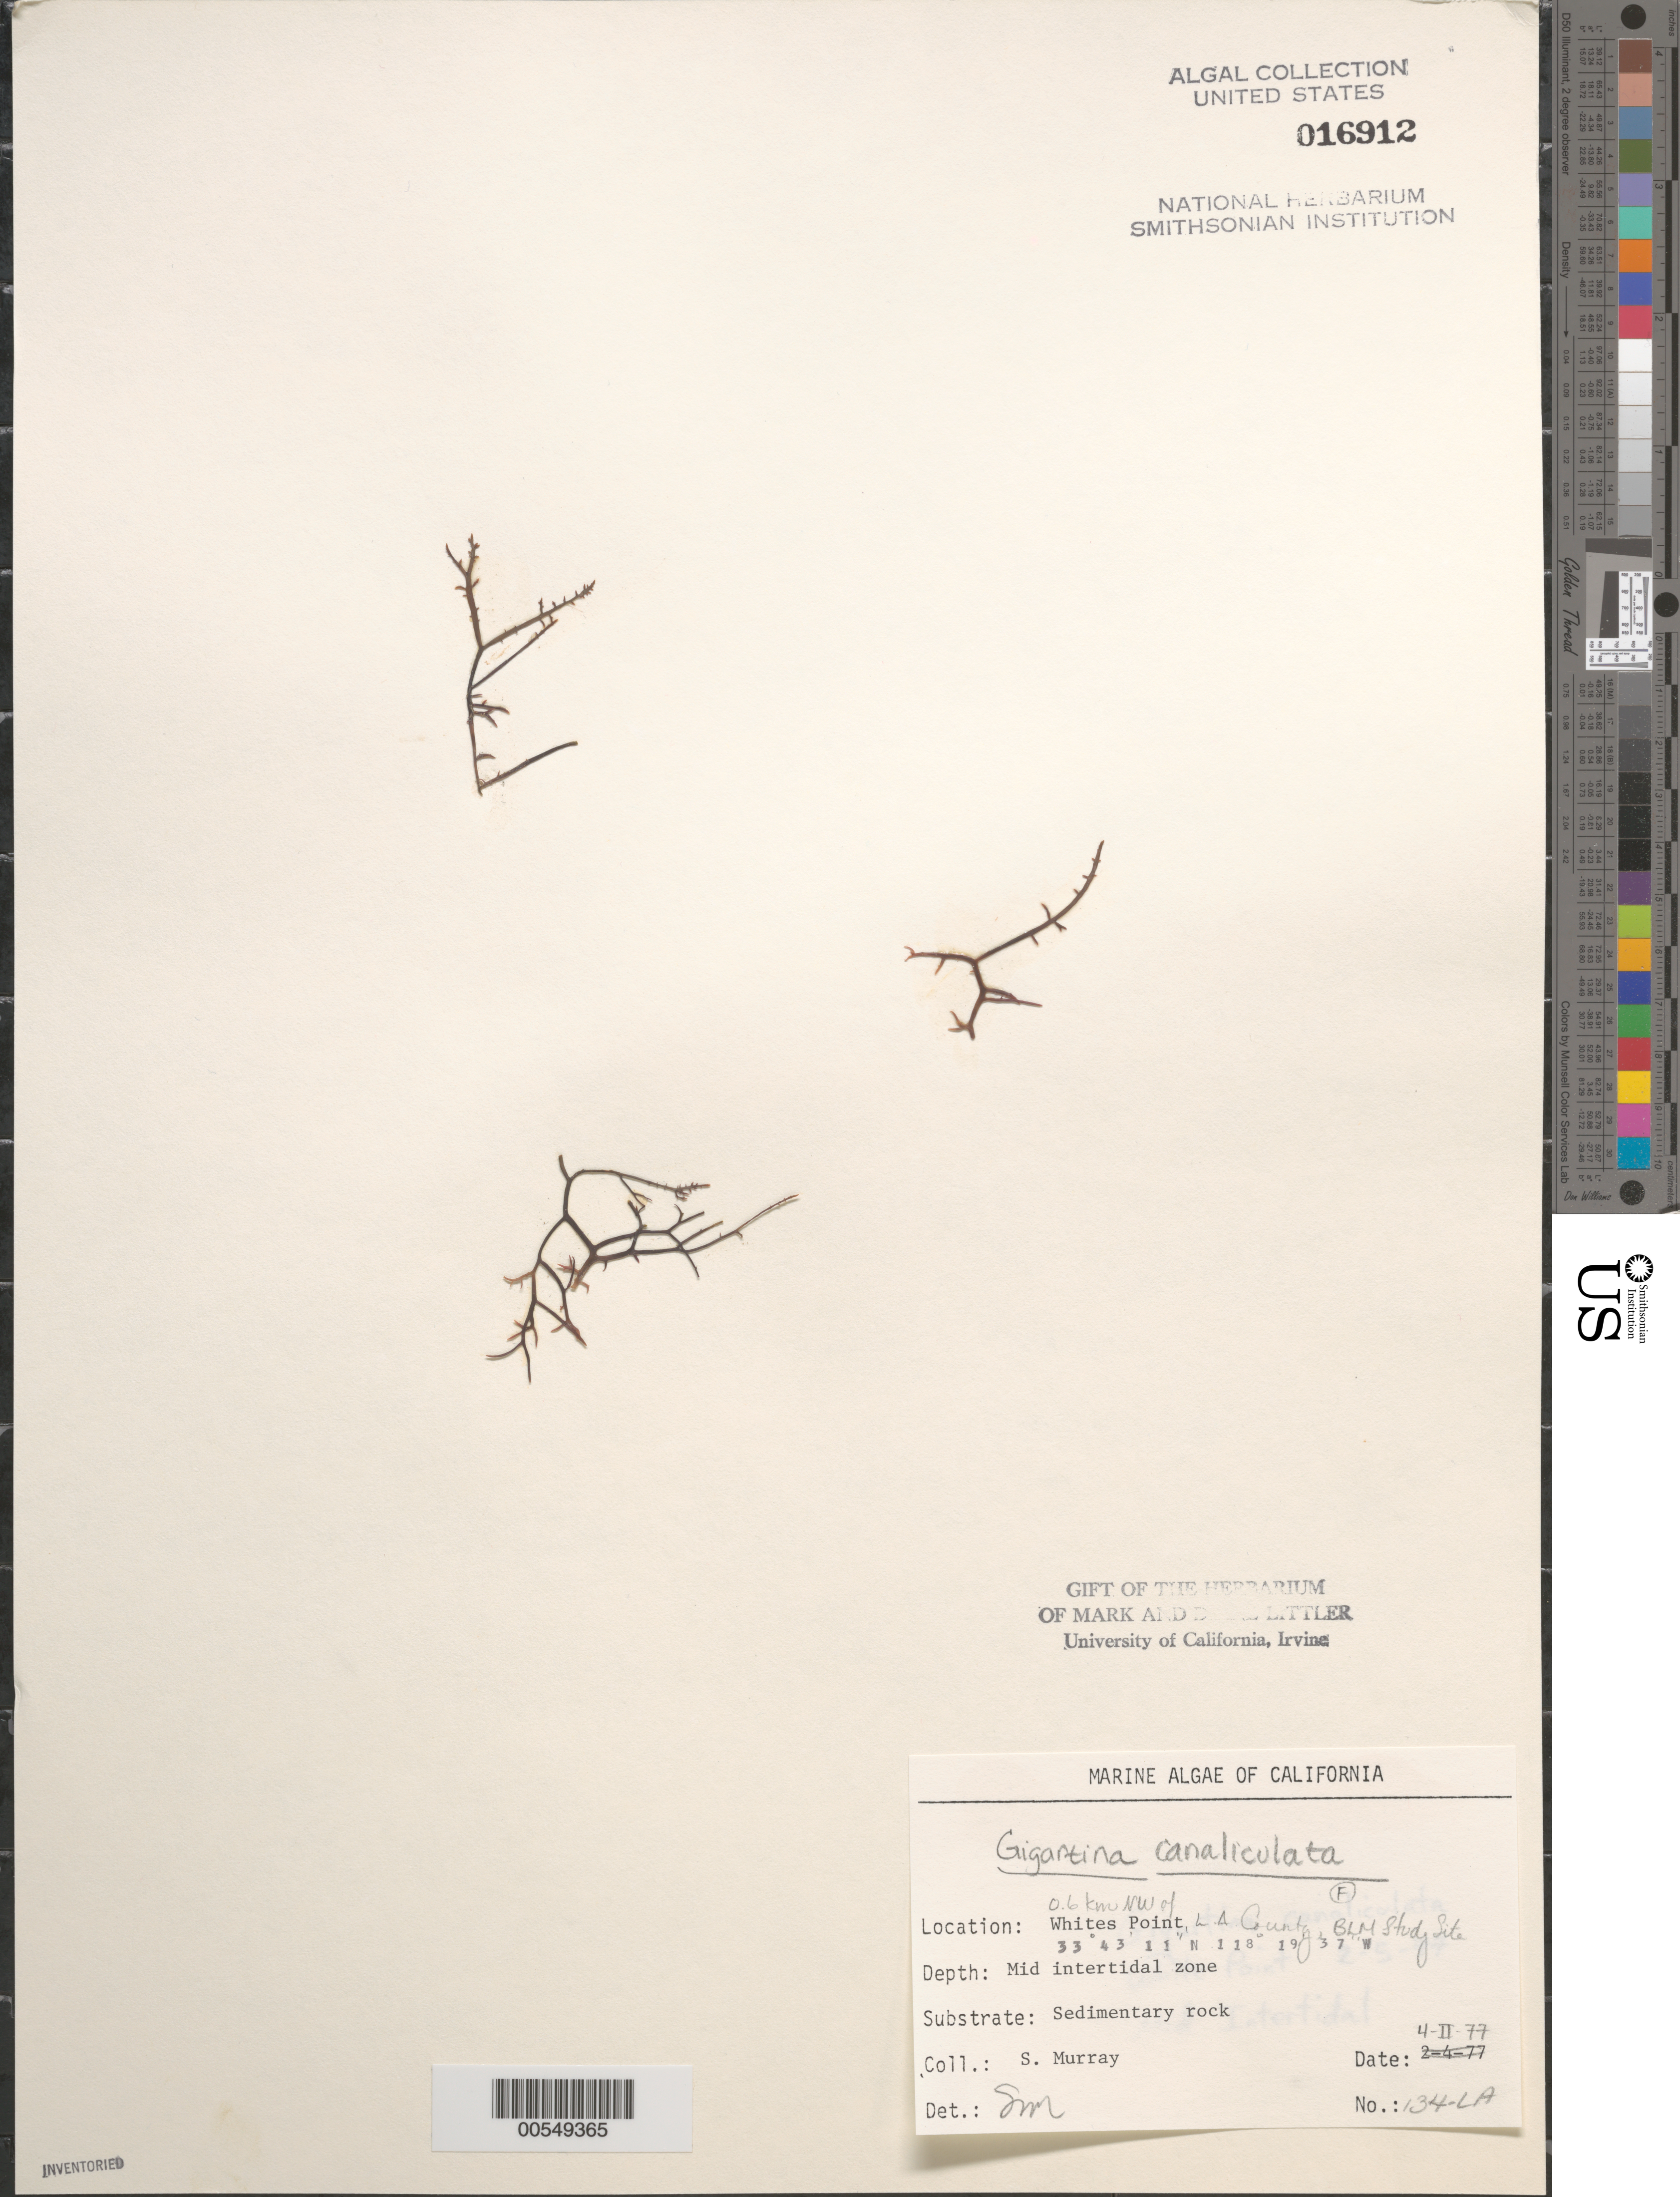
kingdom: Plantae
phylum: Rhodophyta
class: Florideophyceae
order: Gigartinales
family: Gigartinaceae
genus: Chondracanthus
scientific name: Chondracanthus canaliculatus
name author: (Harv.) Guiry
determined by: Algae name updating Project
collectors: S. N. Murray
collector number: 134-LA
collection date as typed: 04 Feb 1977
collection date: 1977-02-04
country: United States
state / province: California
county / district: Los Angeles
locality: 0.6 km northwest of Whites Point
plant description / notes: BLM-SOCALBIGHT Rocky Intertidal Survey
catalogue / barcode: US 16912